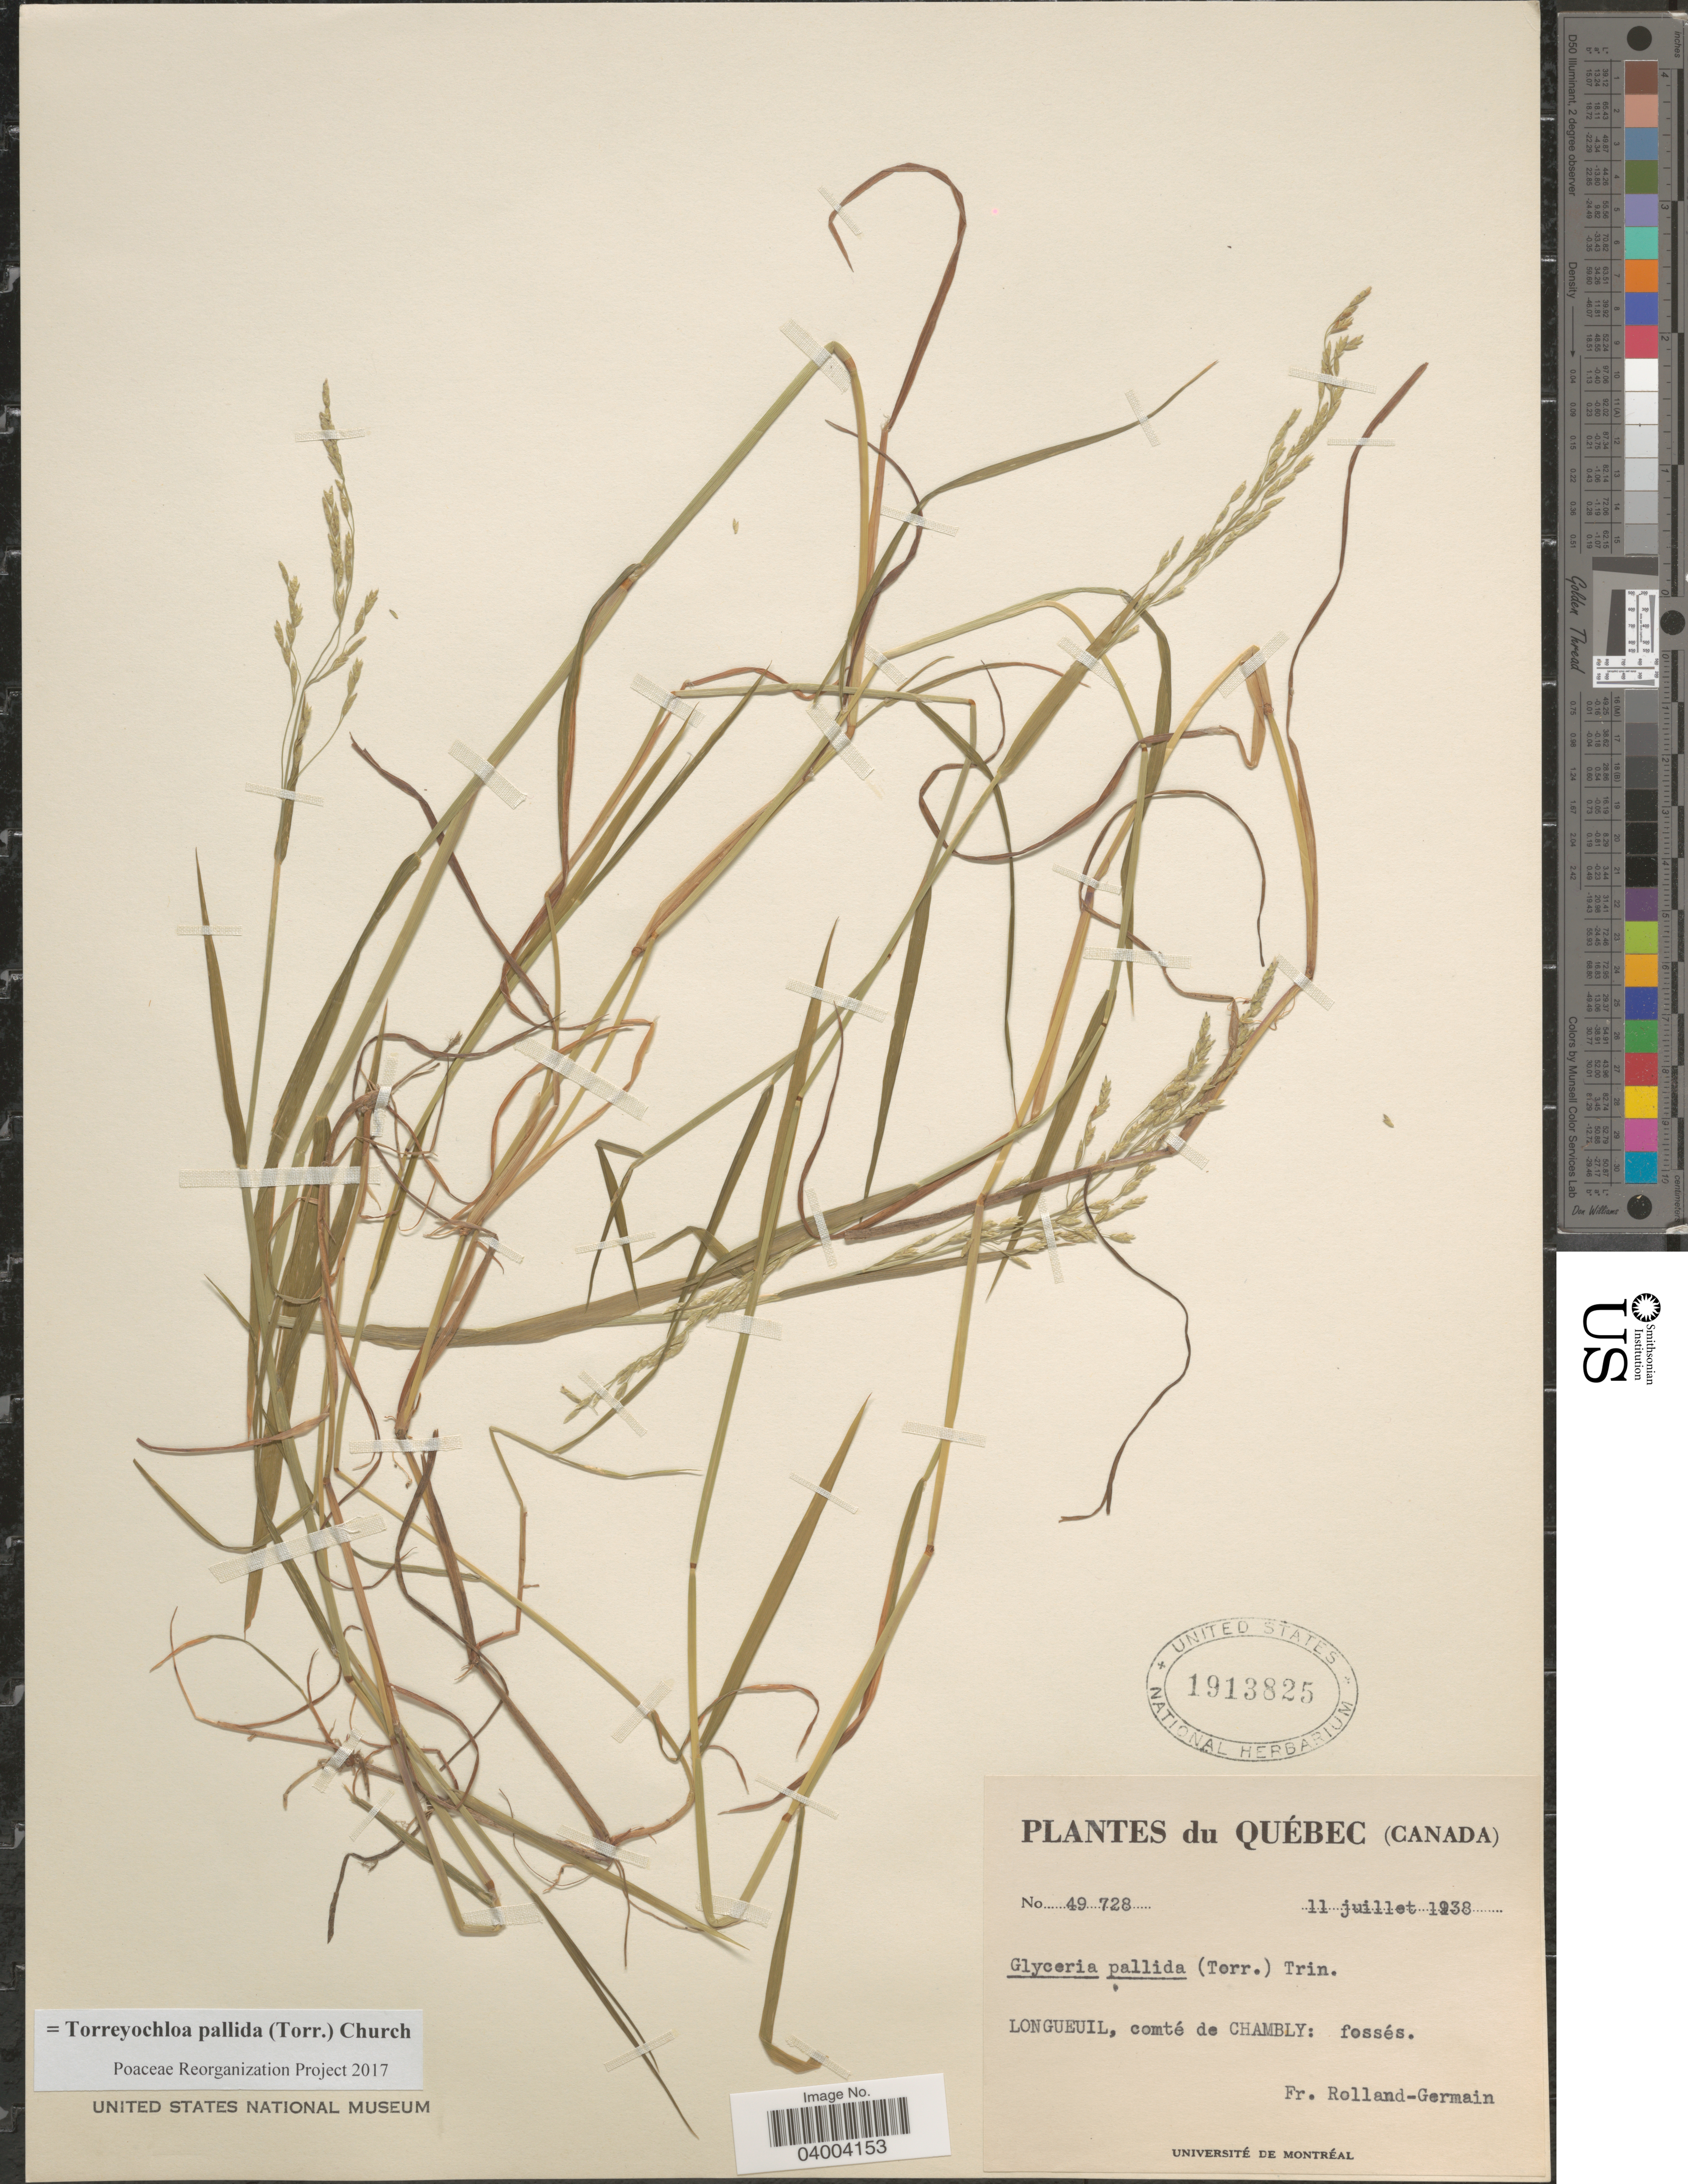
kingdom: Plantae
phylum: Tracheophyta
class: Liliopsida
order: Poales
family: Poaceae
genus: Torreyochloa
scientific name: Torreyochloa pallida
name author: (Torr.) G.L. Church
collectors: Rolland-Germain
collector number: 49 728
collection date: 1938-07-11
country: Canada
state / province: Quebec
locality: Longueuil, comté de Chambly.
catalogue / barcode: US 1913825